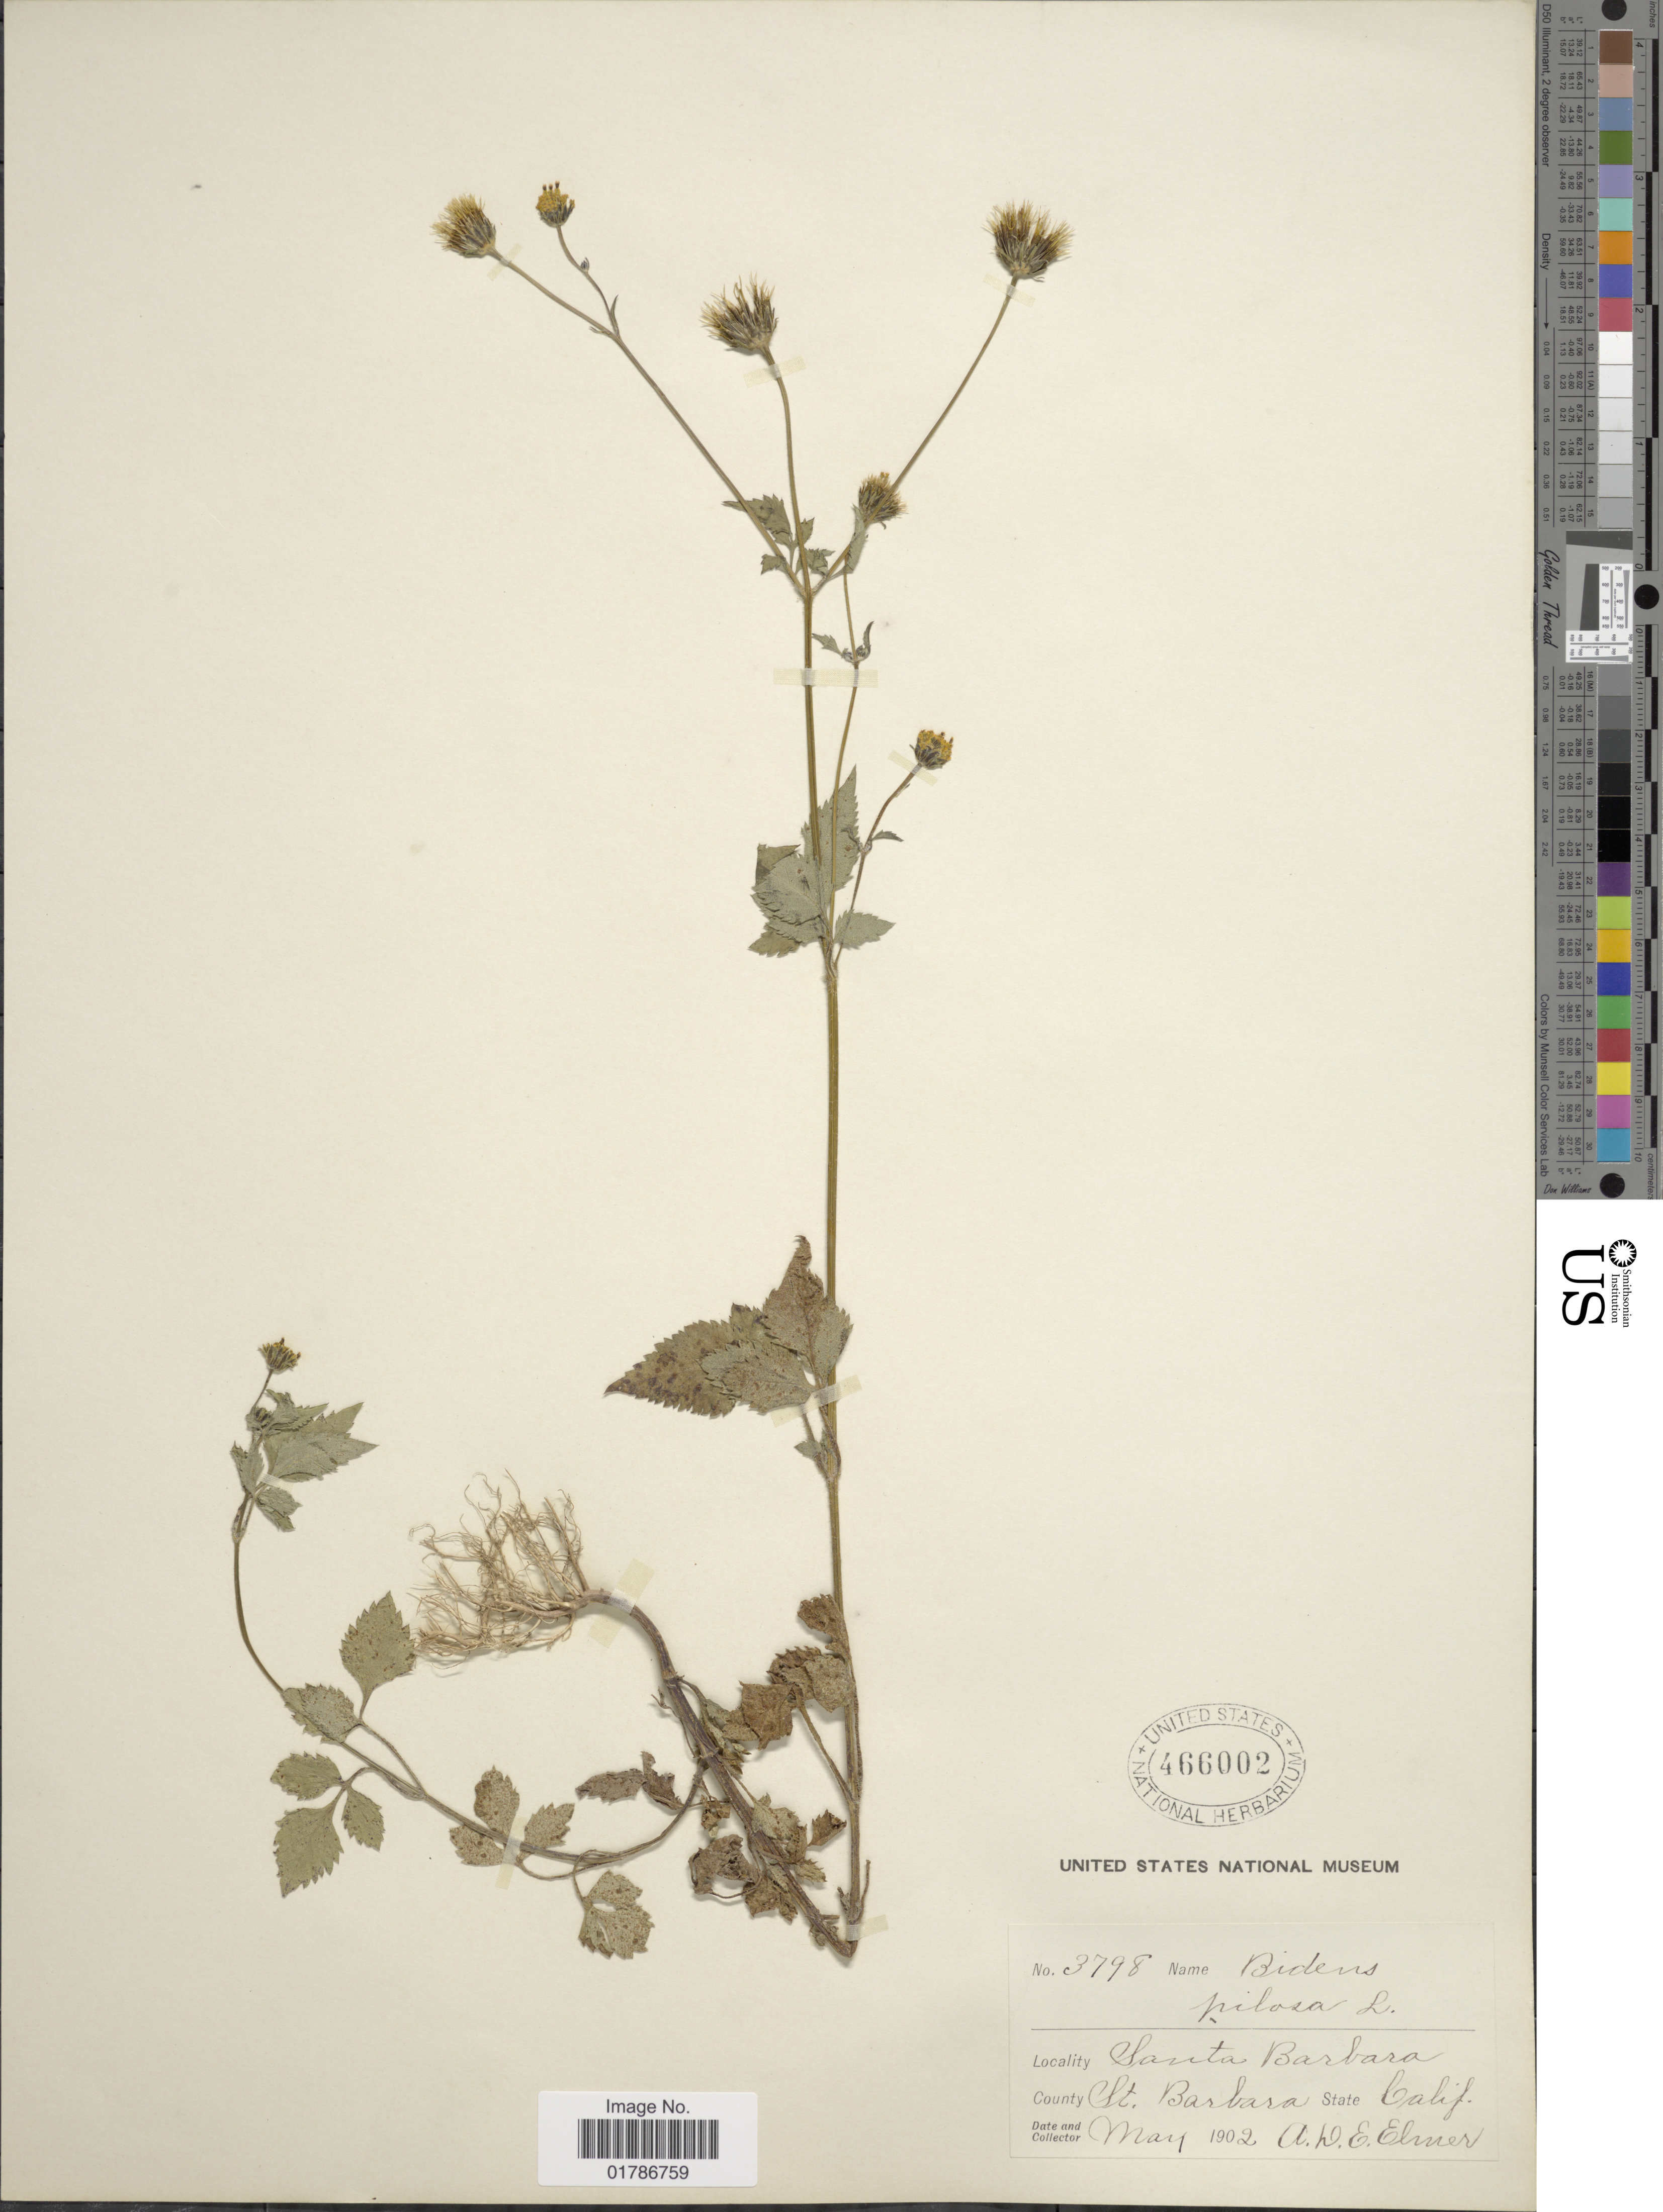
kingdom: Plantae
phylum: Tracheophyta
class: Magnoliopsida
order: Asterales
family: Asteraceae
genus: Bidens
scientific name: Bidens pilosa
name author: L.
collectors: A. D. E. Elmer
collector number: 3798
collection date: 1902-05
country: United States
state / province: California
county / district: Santa Barbara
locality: Santa Barbara, County St. Barbara, State Calif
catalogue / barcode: US 466002